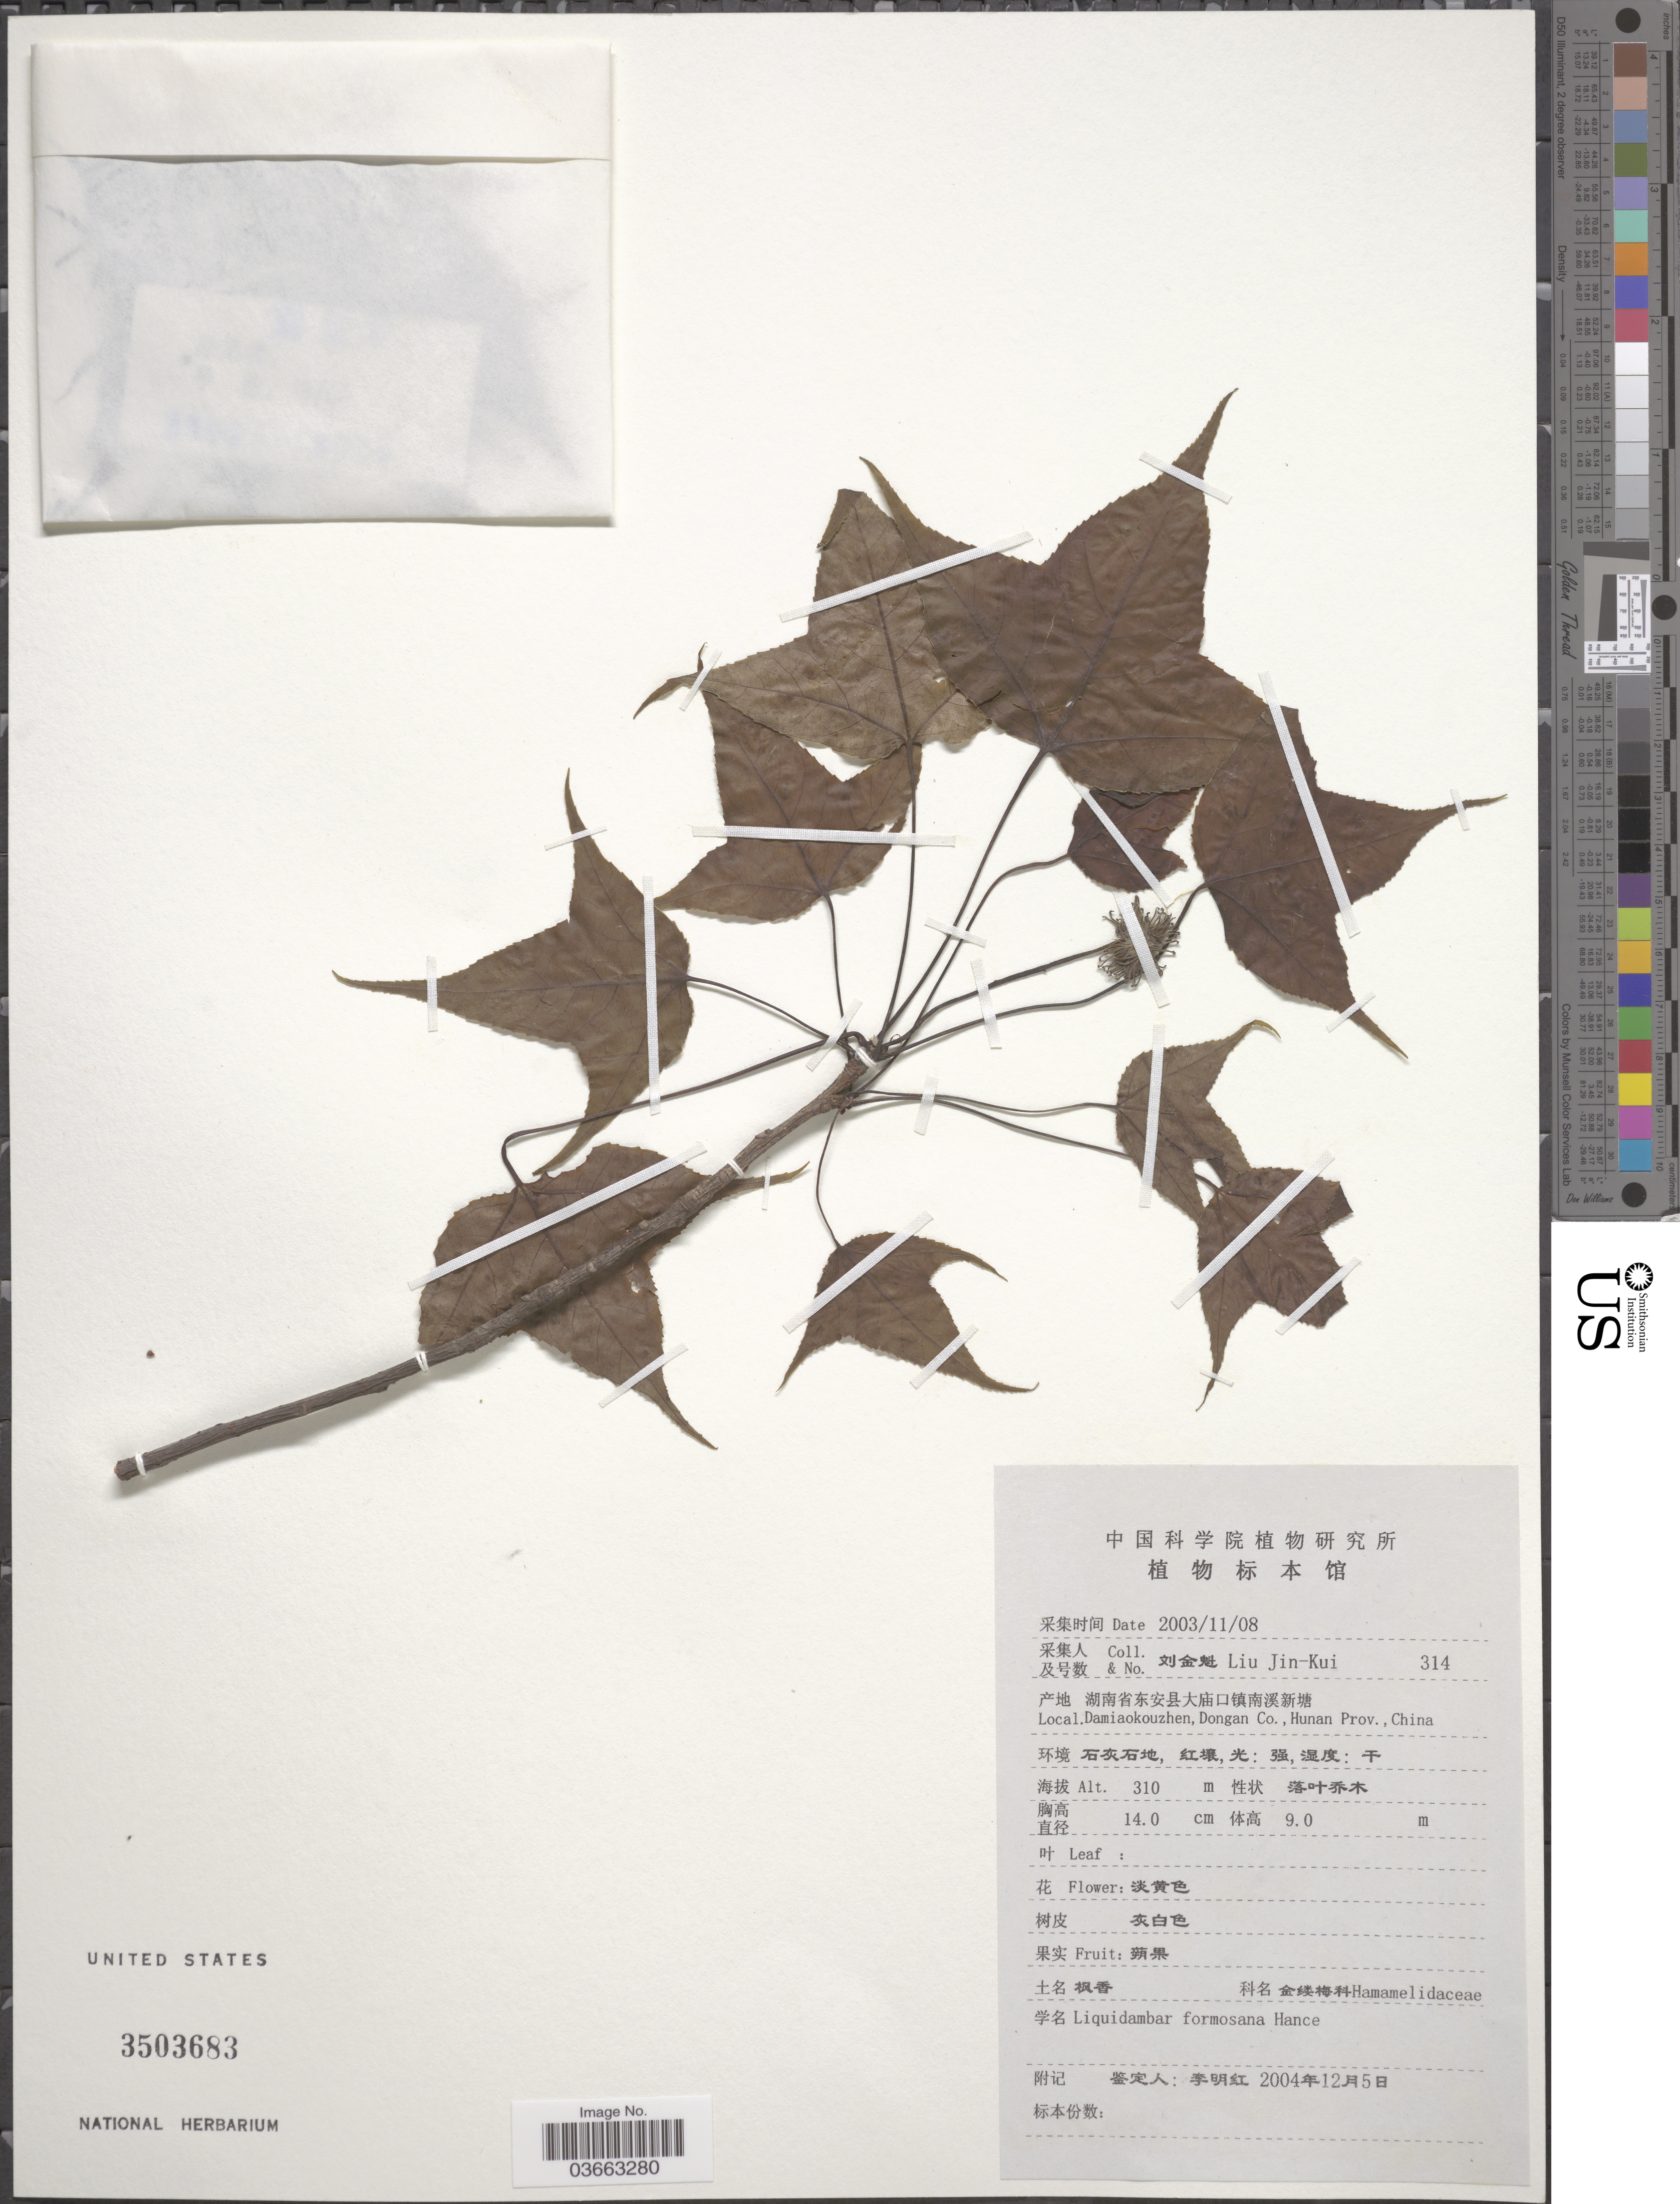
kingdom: Plantae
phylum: Tracheophyta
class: Magnoliopsida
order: Saxifragales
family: Altingiaceae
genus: Liquidambar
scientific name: Liquidambar formosana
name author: Hance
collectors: Liu Jin-Kui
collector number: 314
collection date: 2003-11-08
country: China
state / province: Hunan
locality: Damiaokouzhen, Dongan Co.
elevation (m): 310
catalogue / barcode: US 3503683